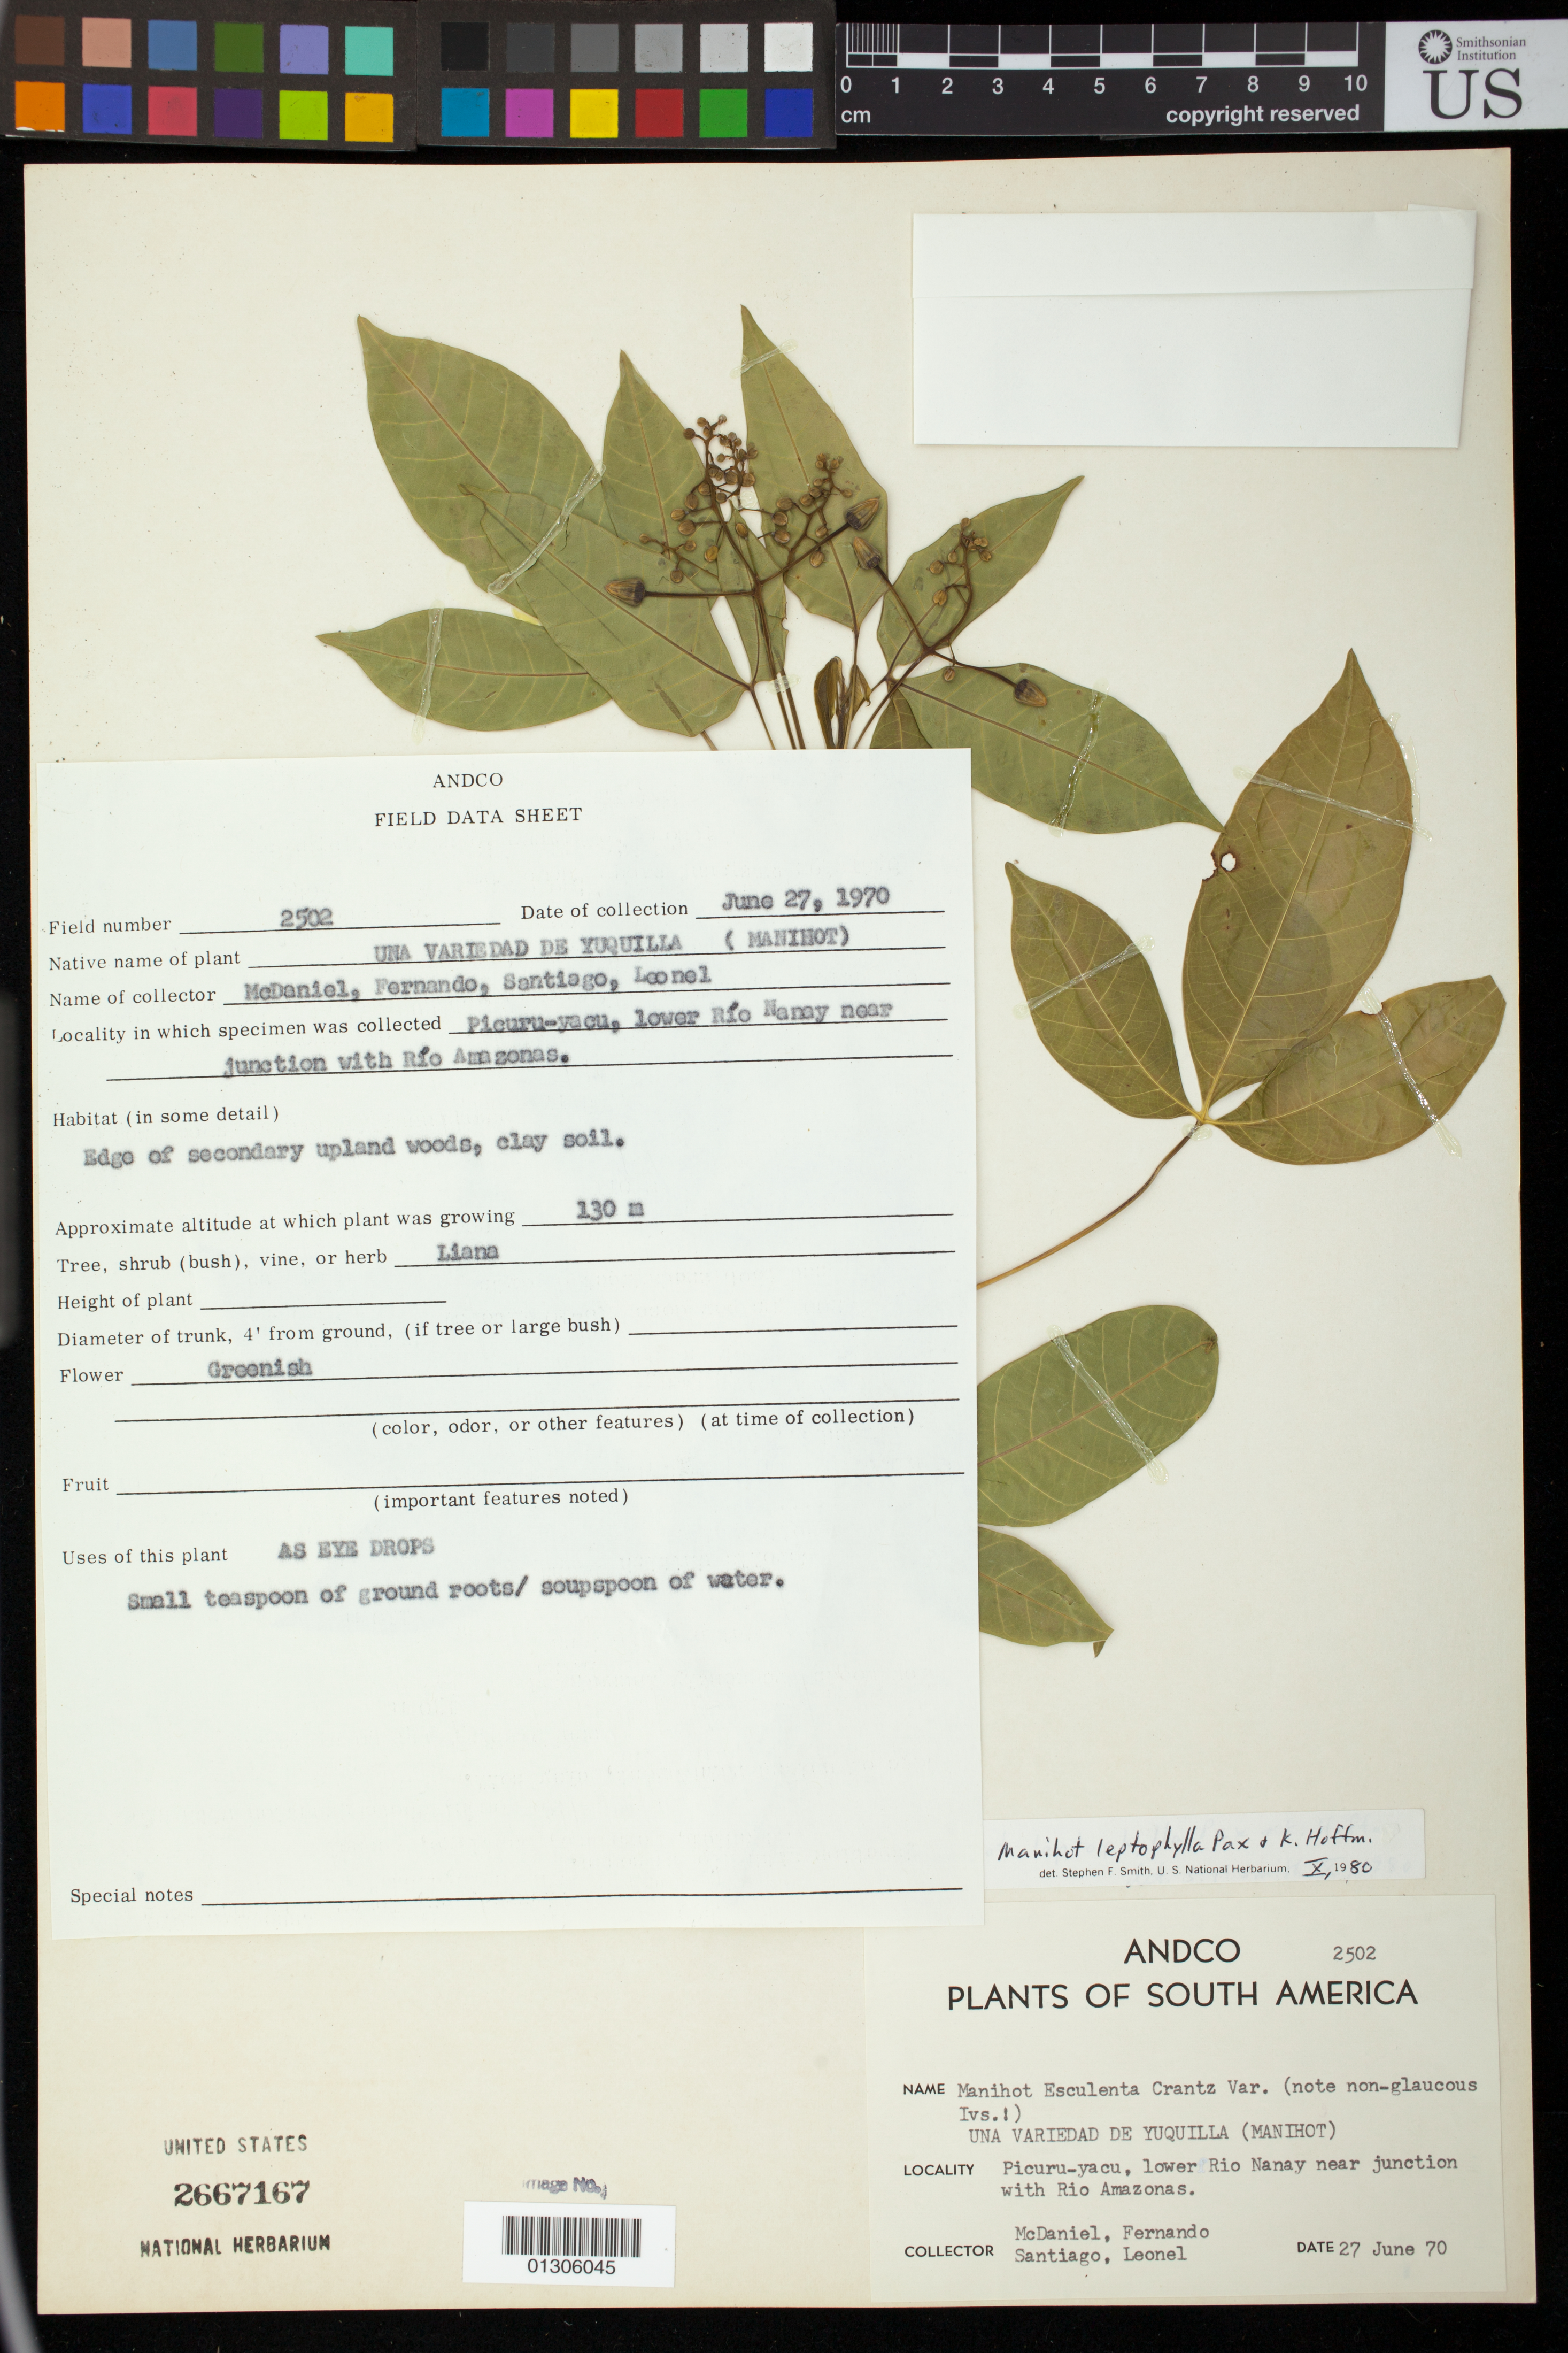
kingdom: Plantae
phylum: Tracheophyta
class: Magnoliopsida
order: Malpighiales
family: Euphorbiaceae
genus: Manihot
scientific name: Manihot leptophylla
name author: Pax in Engl.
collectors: F. McDaniel & L. Santiago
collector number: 2502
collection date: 1970-06-27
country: Peru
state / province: Loreto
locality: Picuru-yacu, lower Rio Nanay near junction with Rio Amazonas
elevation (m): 130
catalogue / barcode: US 2667167